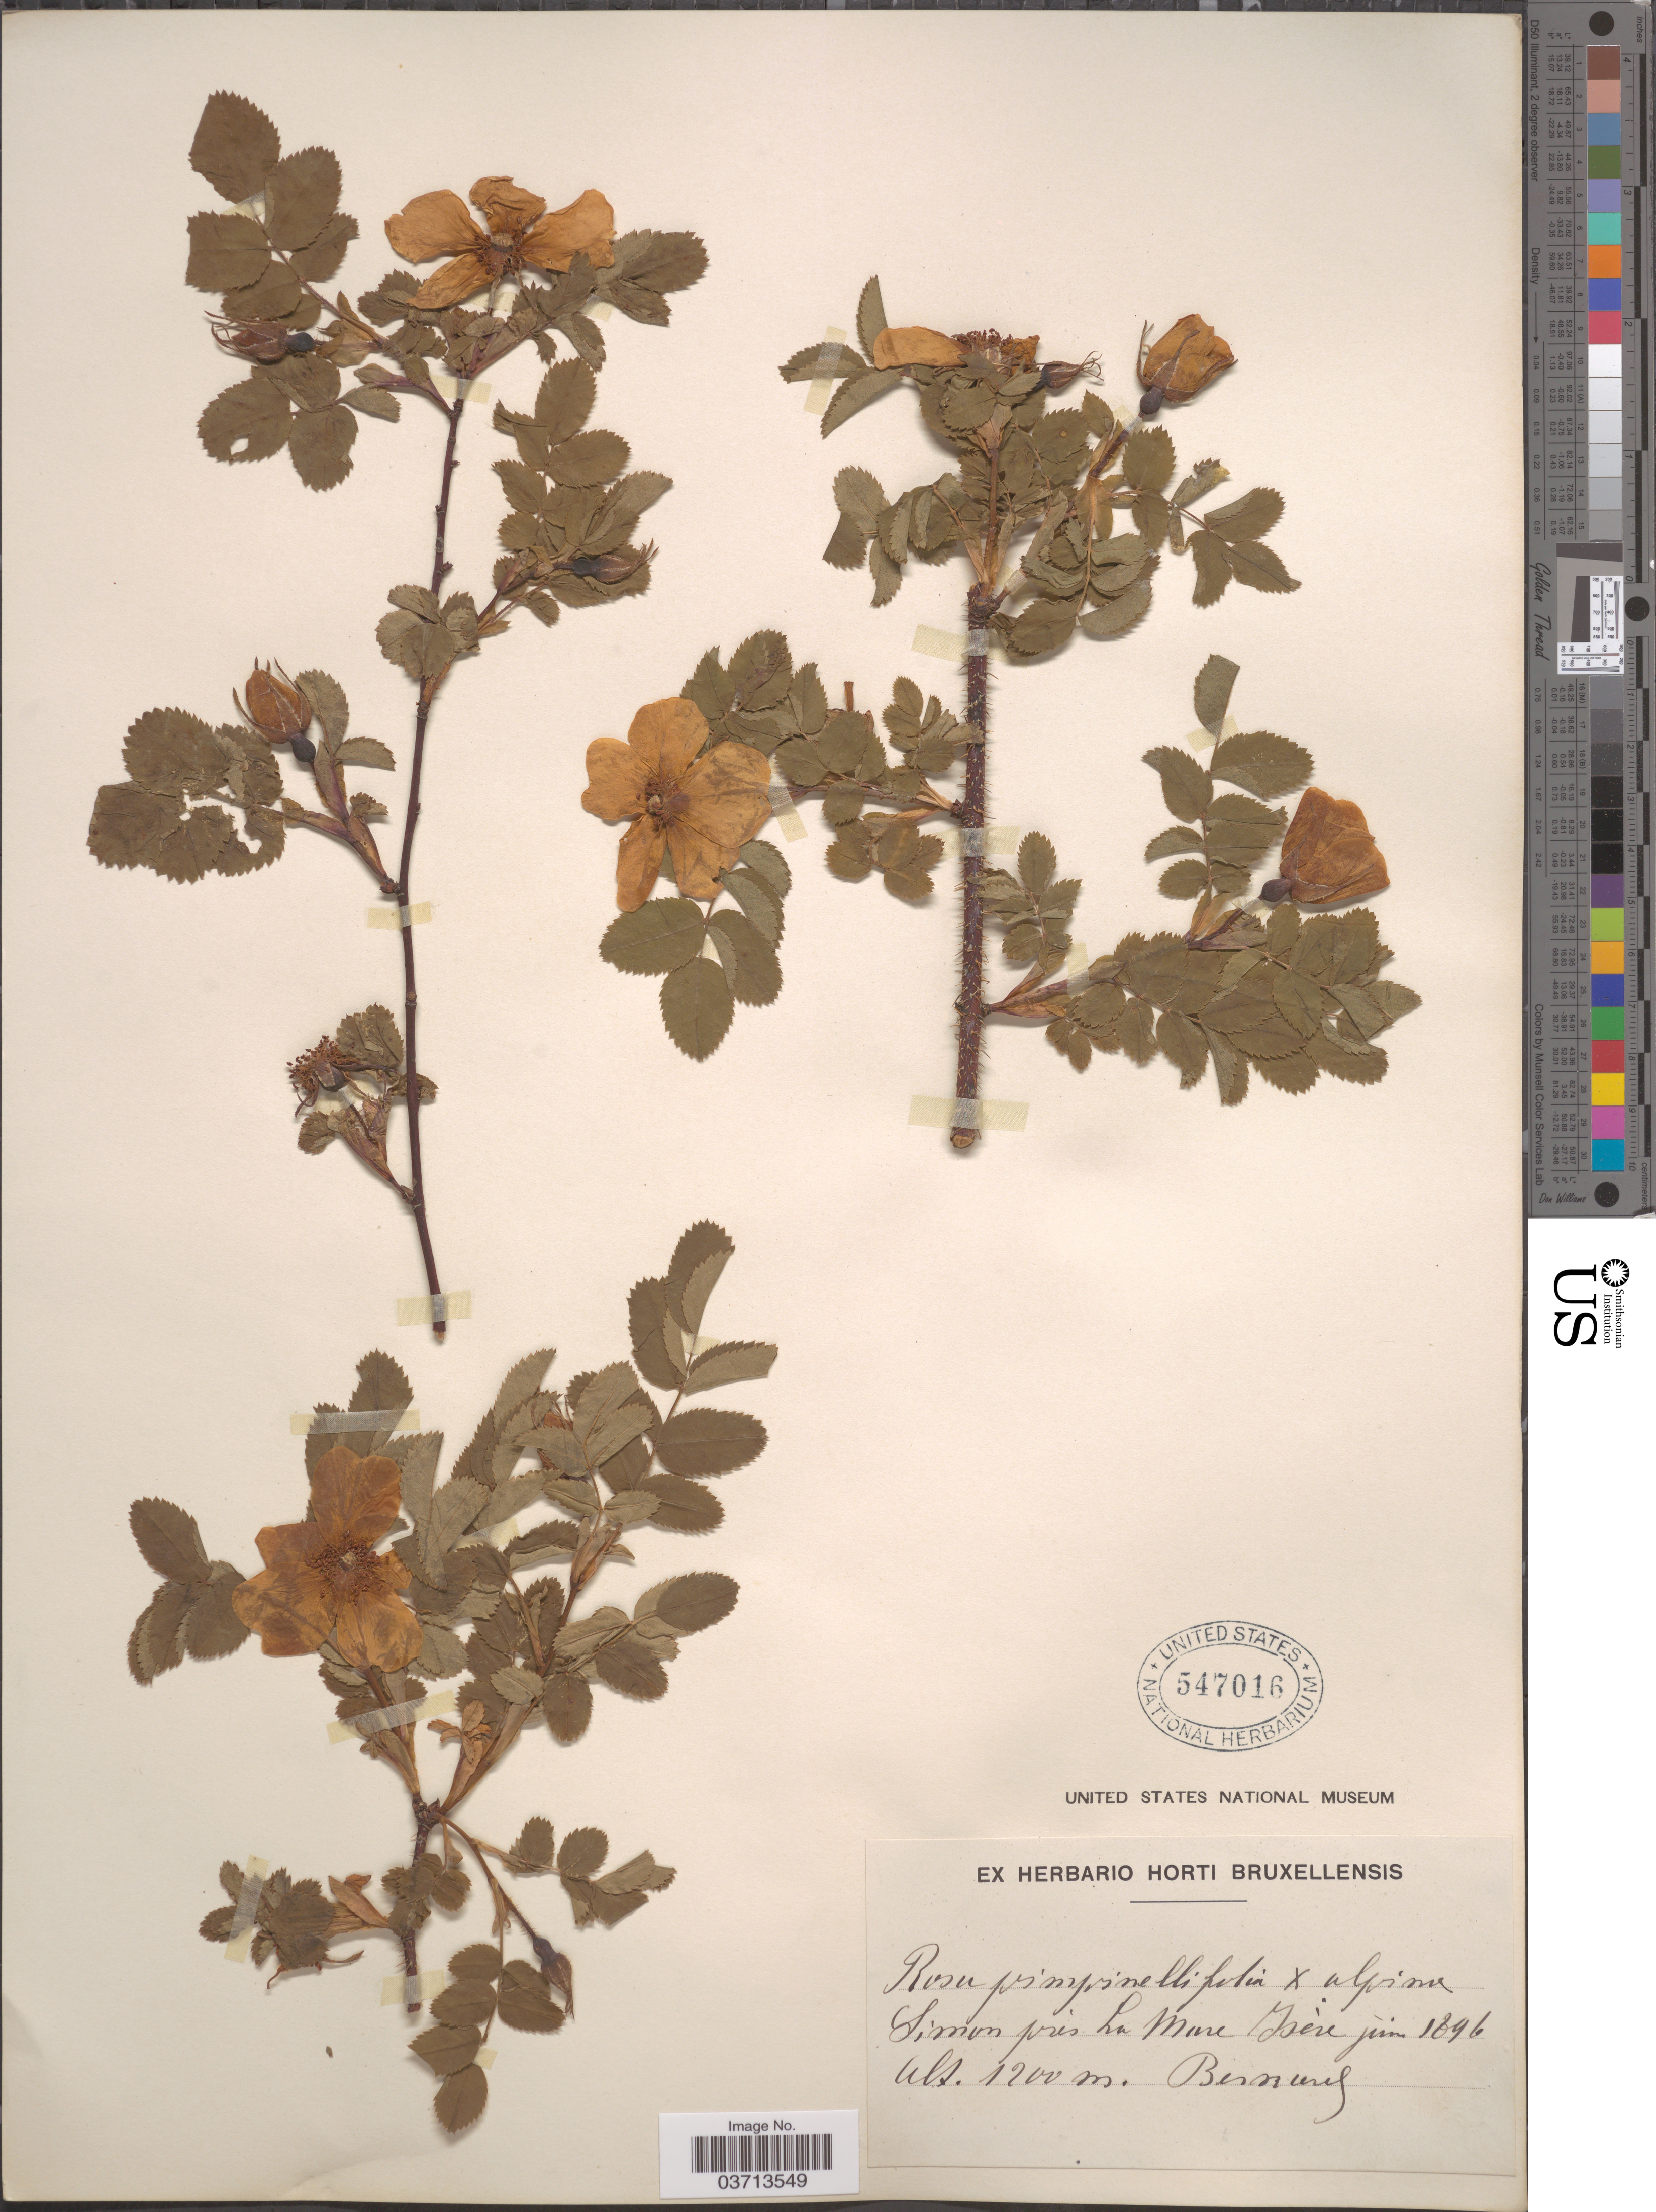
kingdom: Plantae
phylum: Tracheophyta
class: Magnoliopsida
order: Rosales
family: Rosaceae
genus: Rosa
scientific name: Rosa pimpinellifolia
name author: L.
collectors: -. Bernard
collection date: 1896-06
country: France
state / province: Auvergne-Rhône-Alpes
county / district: Isère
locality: Simon près La Mure Isère.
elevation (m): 1200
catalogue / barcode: US 547016